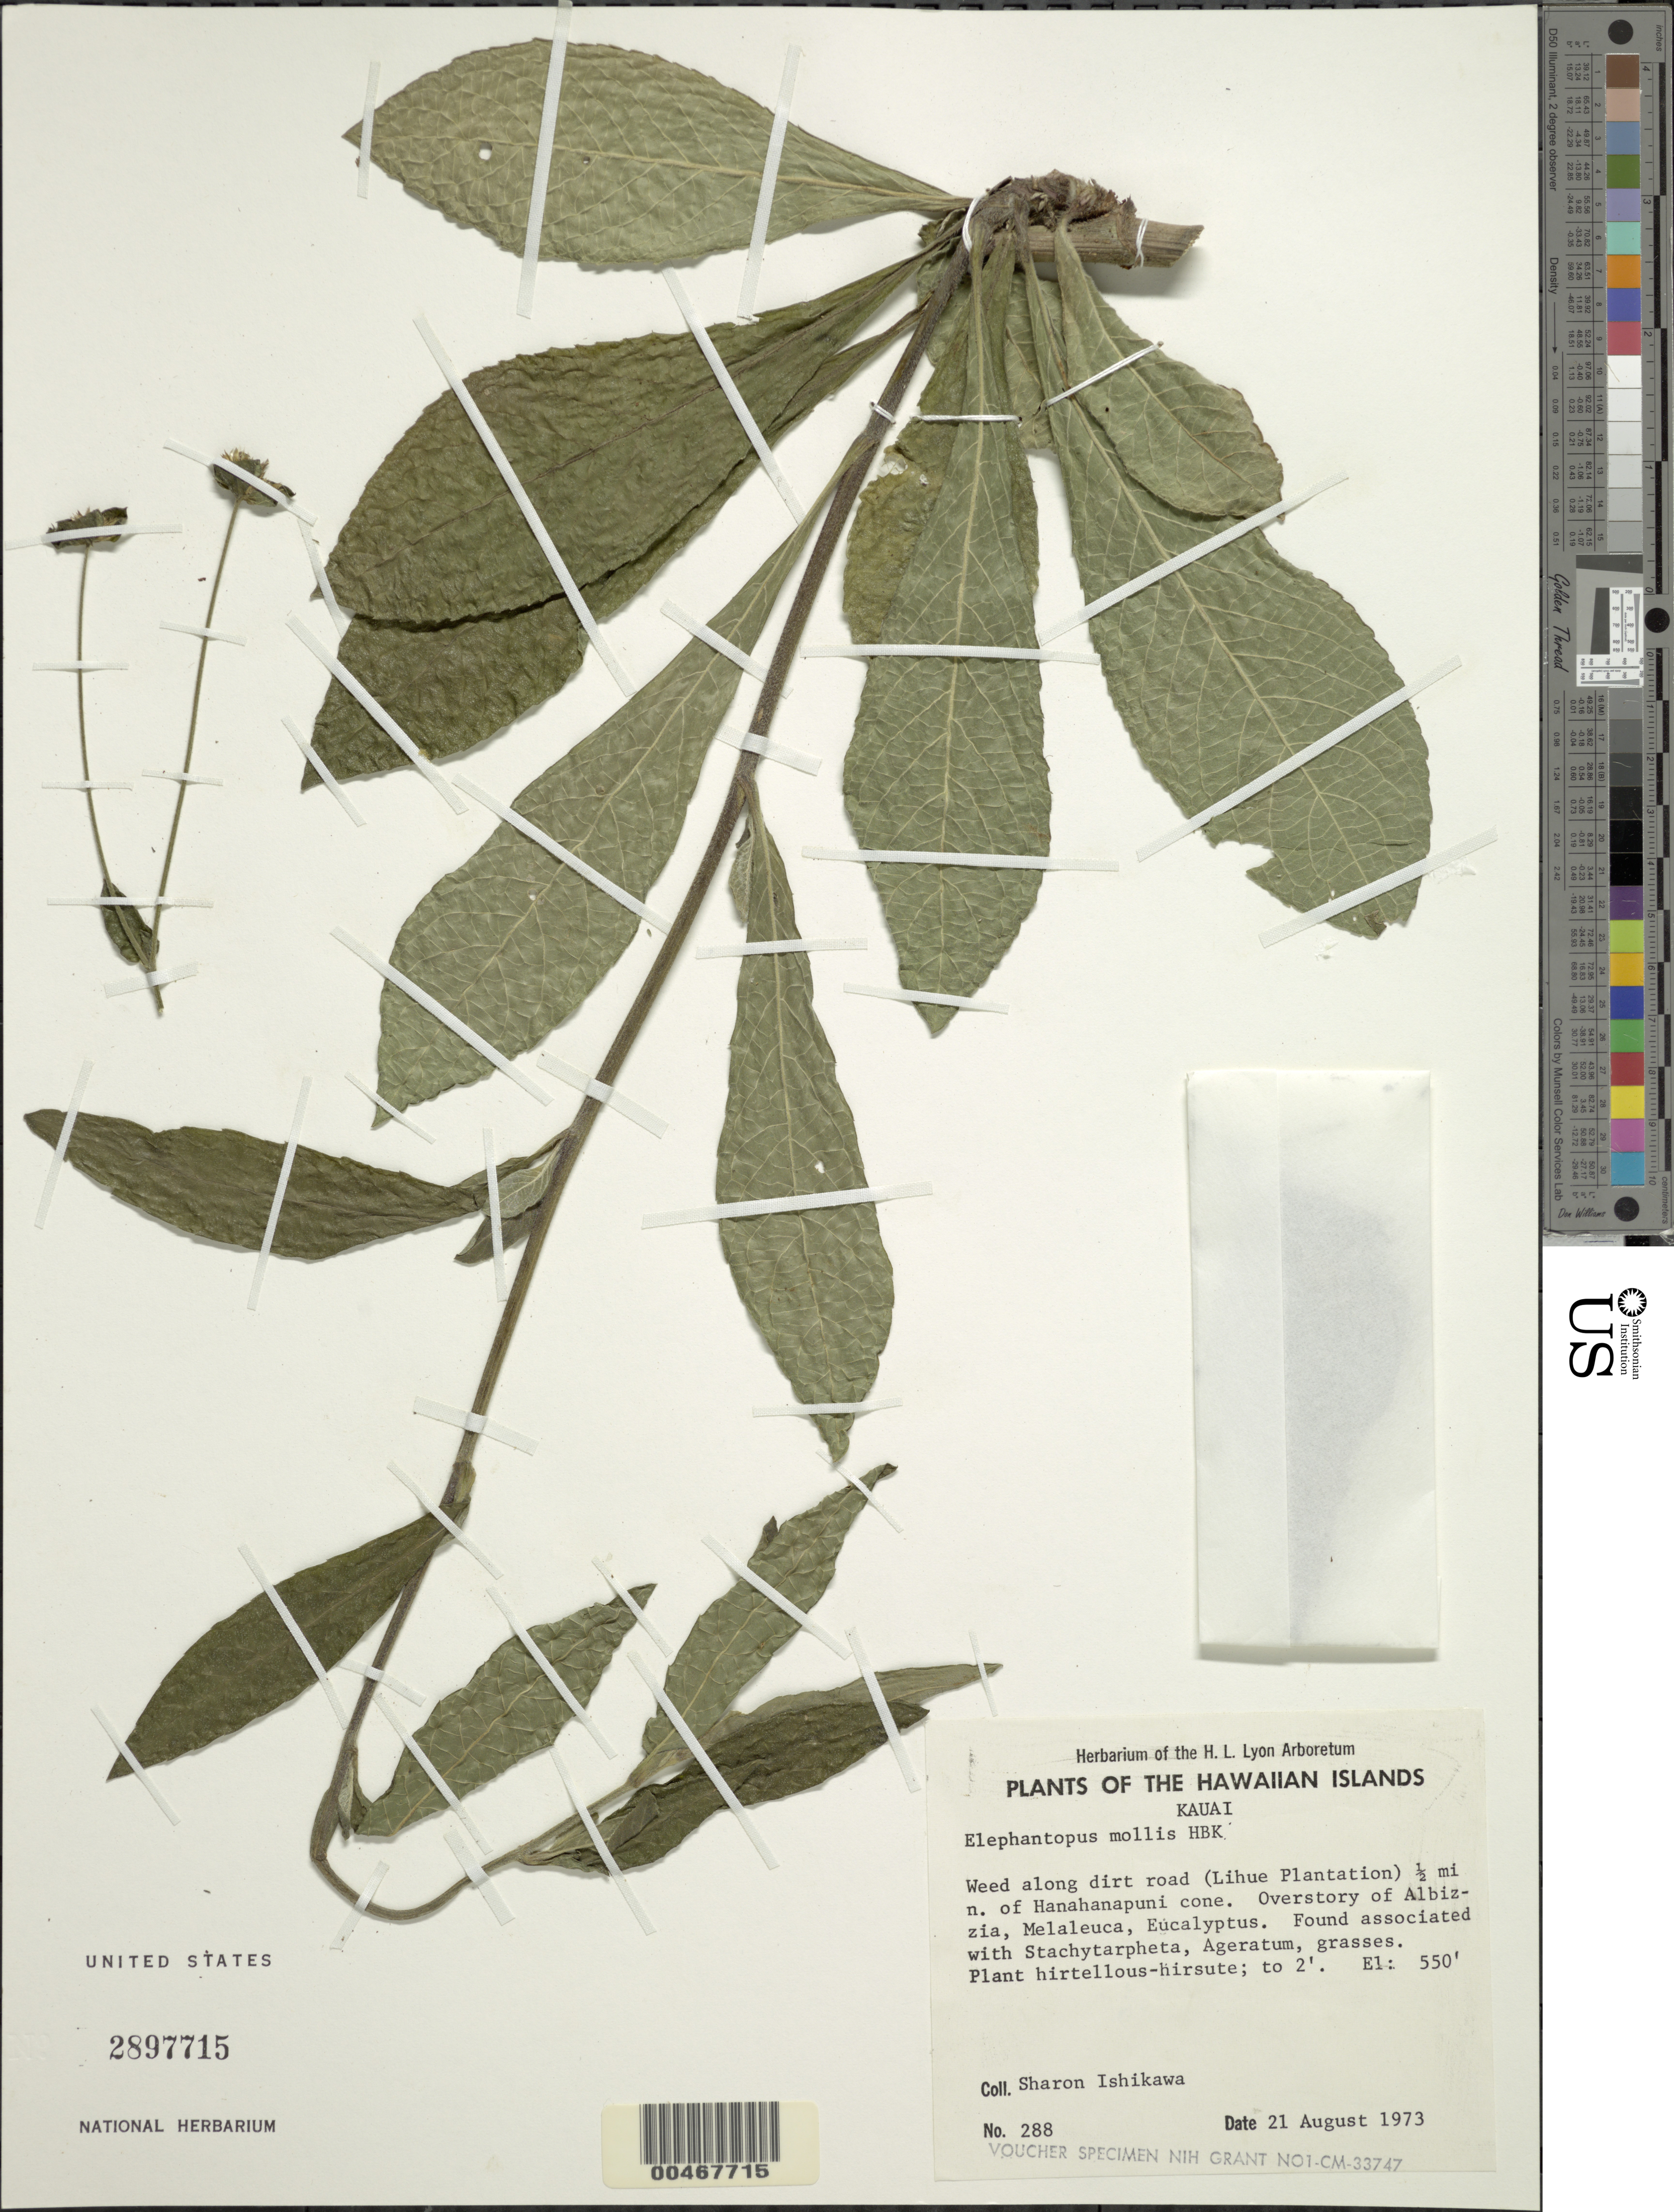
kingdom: Plantae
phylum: Tracheophyta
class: Magnoliopsida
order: Asterales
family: Asteraceae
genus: Elephantopus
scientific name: Elephantopus mollis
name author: Kunth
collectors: S. S. Ishikawa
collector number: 288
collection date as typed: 21 Aug 1973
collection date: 1973-08-21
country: United States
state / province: Hawaii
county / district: Kauai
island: Kaua'i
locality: Lihue Plantation, along dirt rd. 0.5 mi N of Hanahanapuni cone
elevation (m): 168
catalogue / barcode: US 2897715